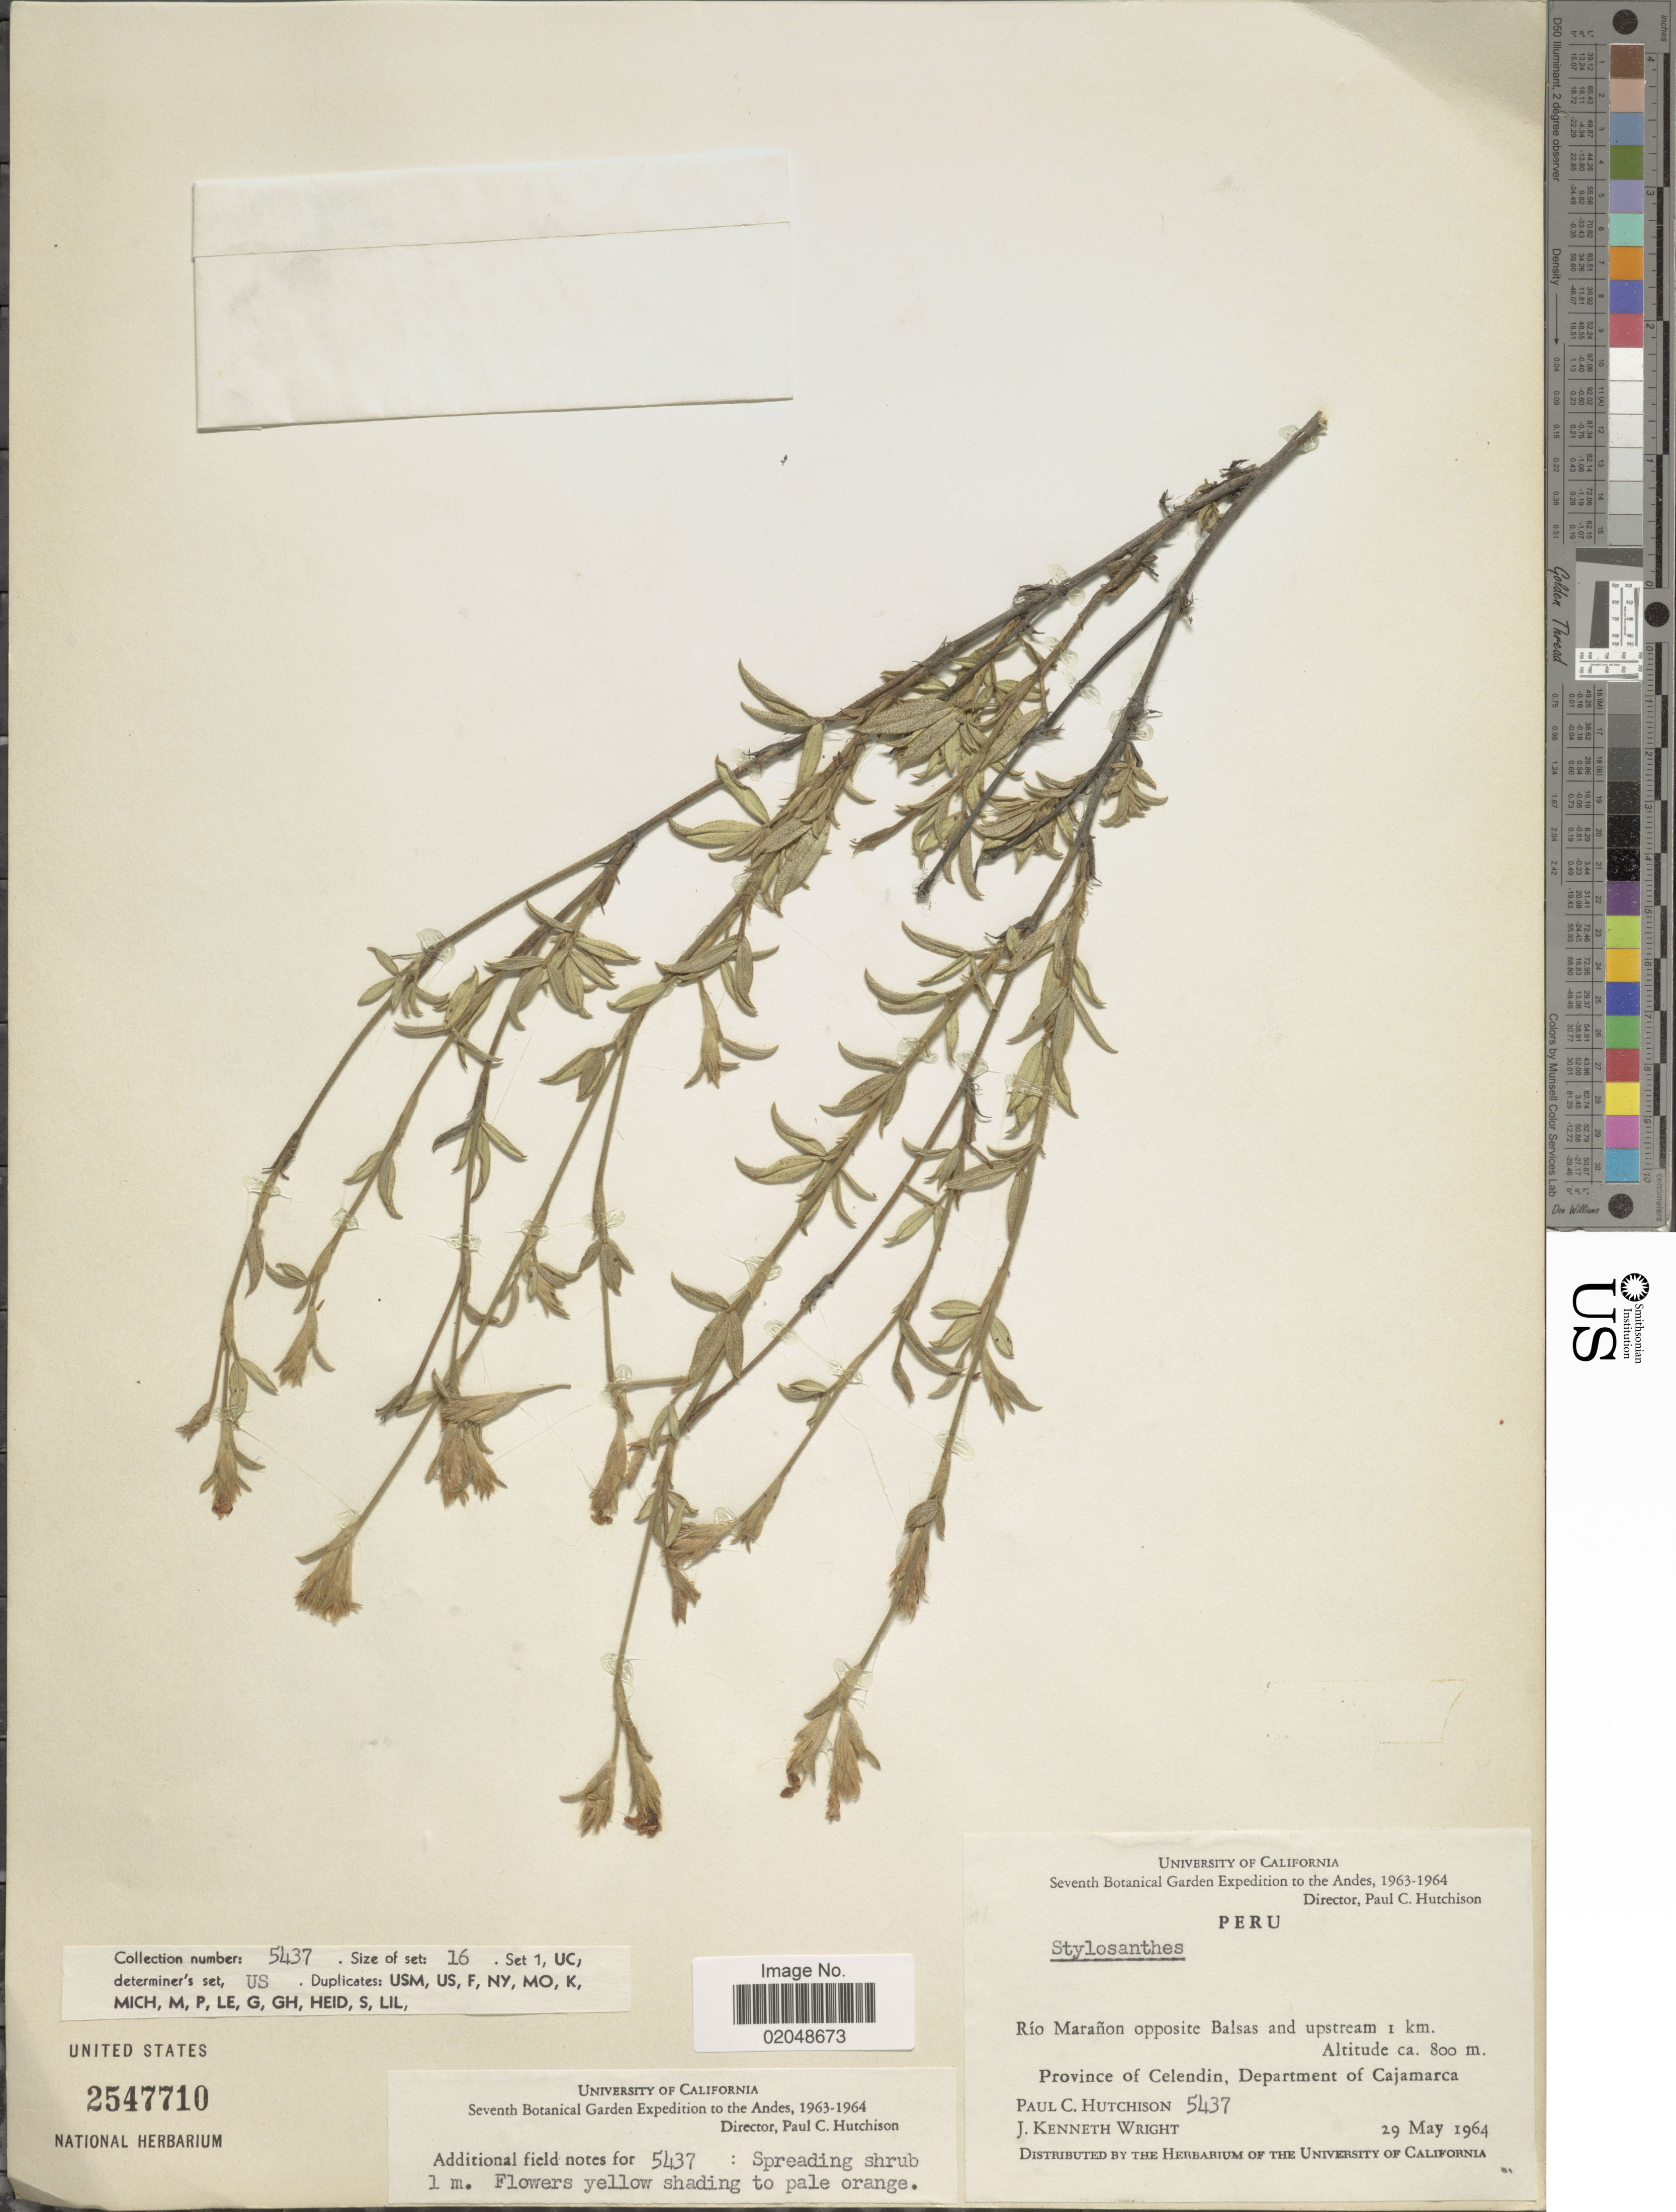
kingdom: Plantae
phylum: Tracheophyta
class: Magnoliopsida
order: Fabales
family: Fabaceae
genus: Stylosanthes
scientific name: Stylosanthes sp.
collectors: P. C. Hutchison & J. K. Wright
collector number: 5437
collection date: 1964-05-29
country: Peru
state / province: Cajamarca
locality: Rio Maranon opposite Balsas and upstream 1 km. Province Celendin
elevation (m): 800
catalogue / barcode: US 2547710